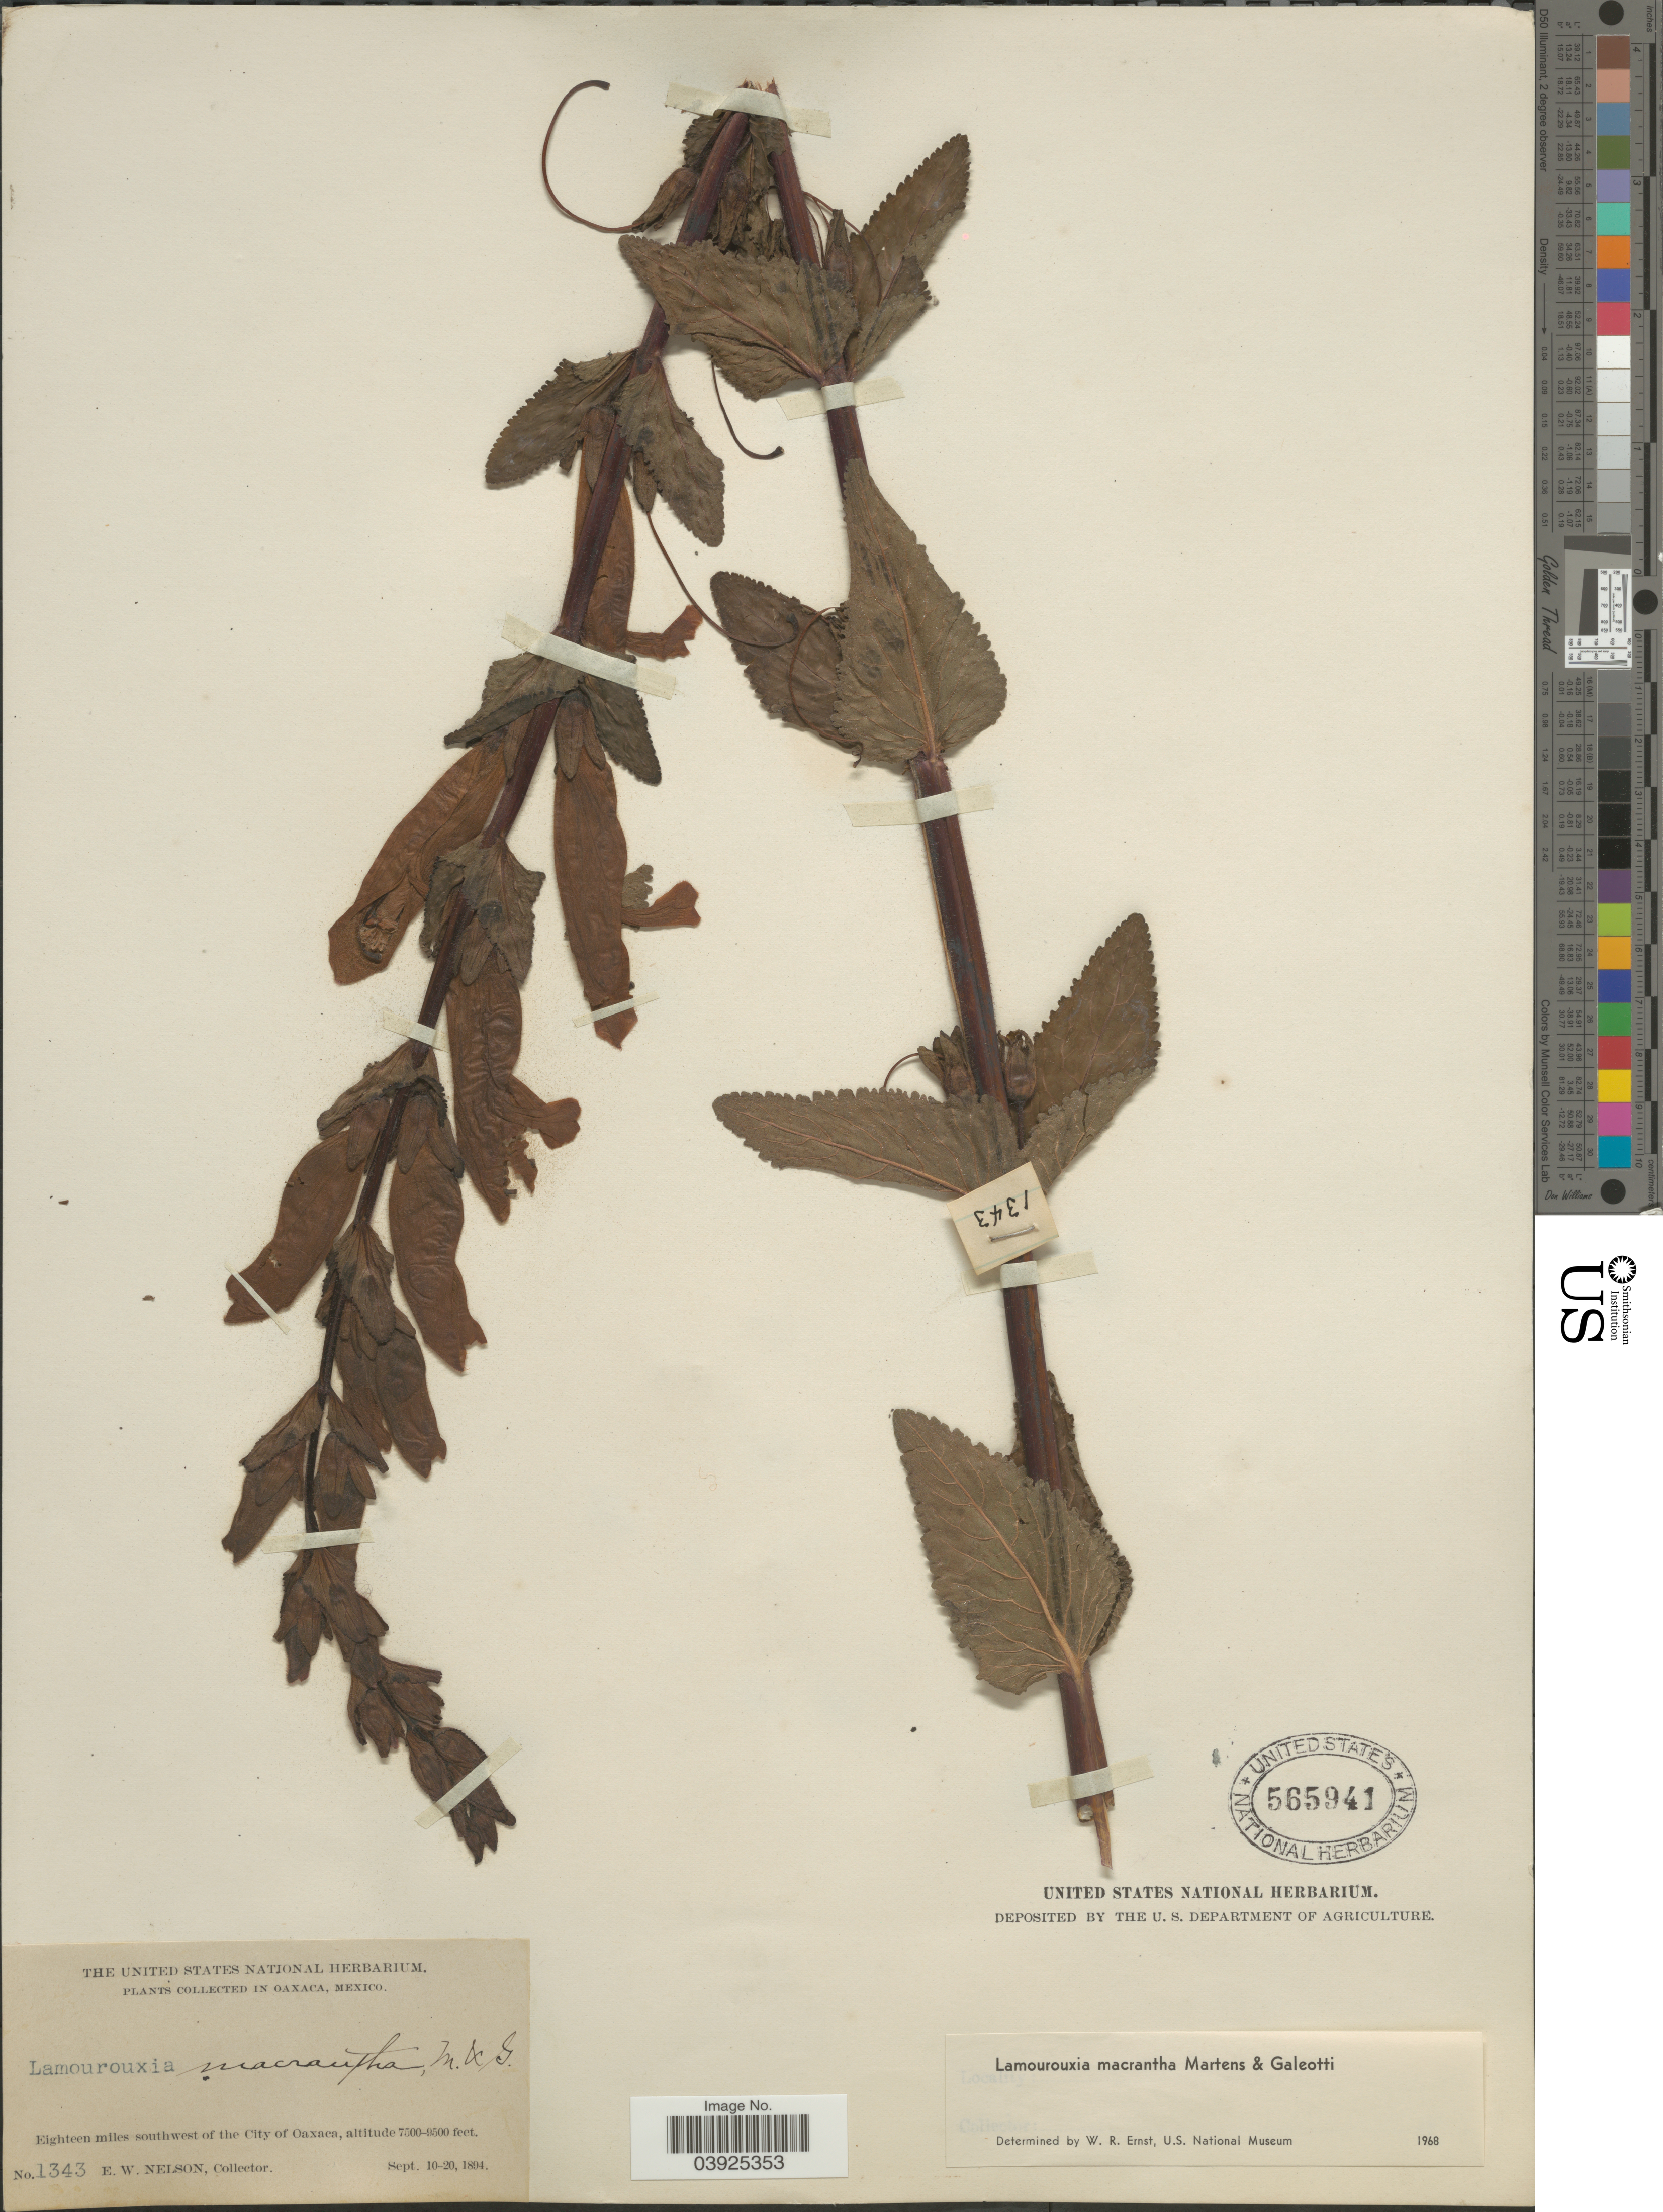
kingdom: Plantae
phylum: Tracheophyta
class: Magnoliopsida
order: Lamiales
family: Orobanchaceae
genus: Lamourouxia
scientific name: Lamourouxia macrantha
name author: M. Martens & Galeotti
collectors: E. W. Nelson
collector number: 1343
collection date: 1894-09-10/1894-09-20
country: Mexico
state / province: Oaxaca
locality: Eighteen miles southwest of the City Oaxaca.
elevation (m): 2286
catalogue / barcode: US 565941